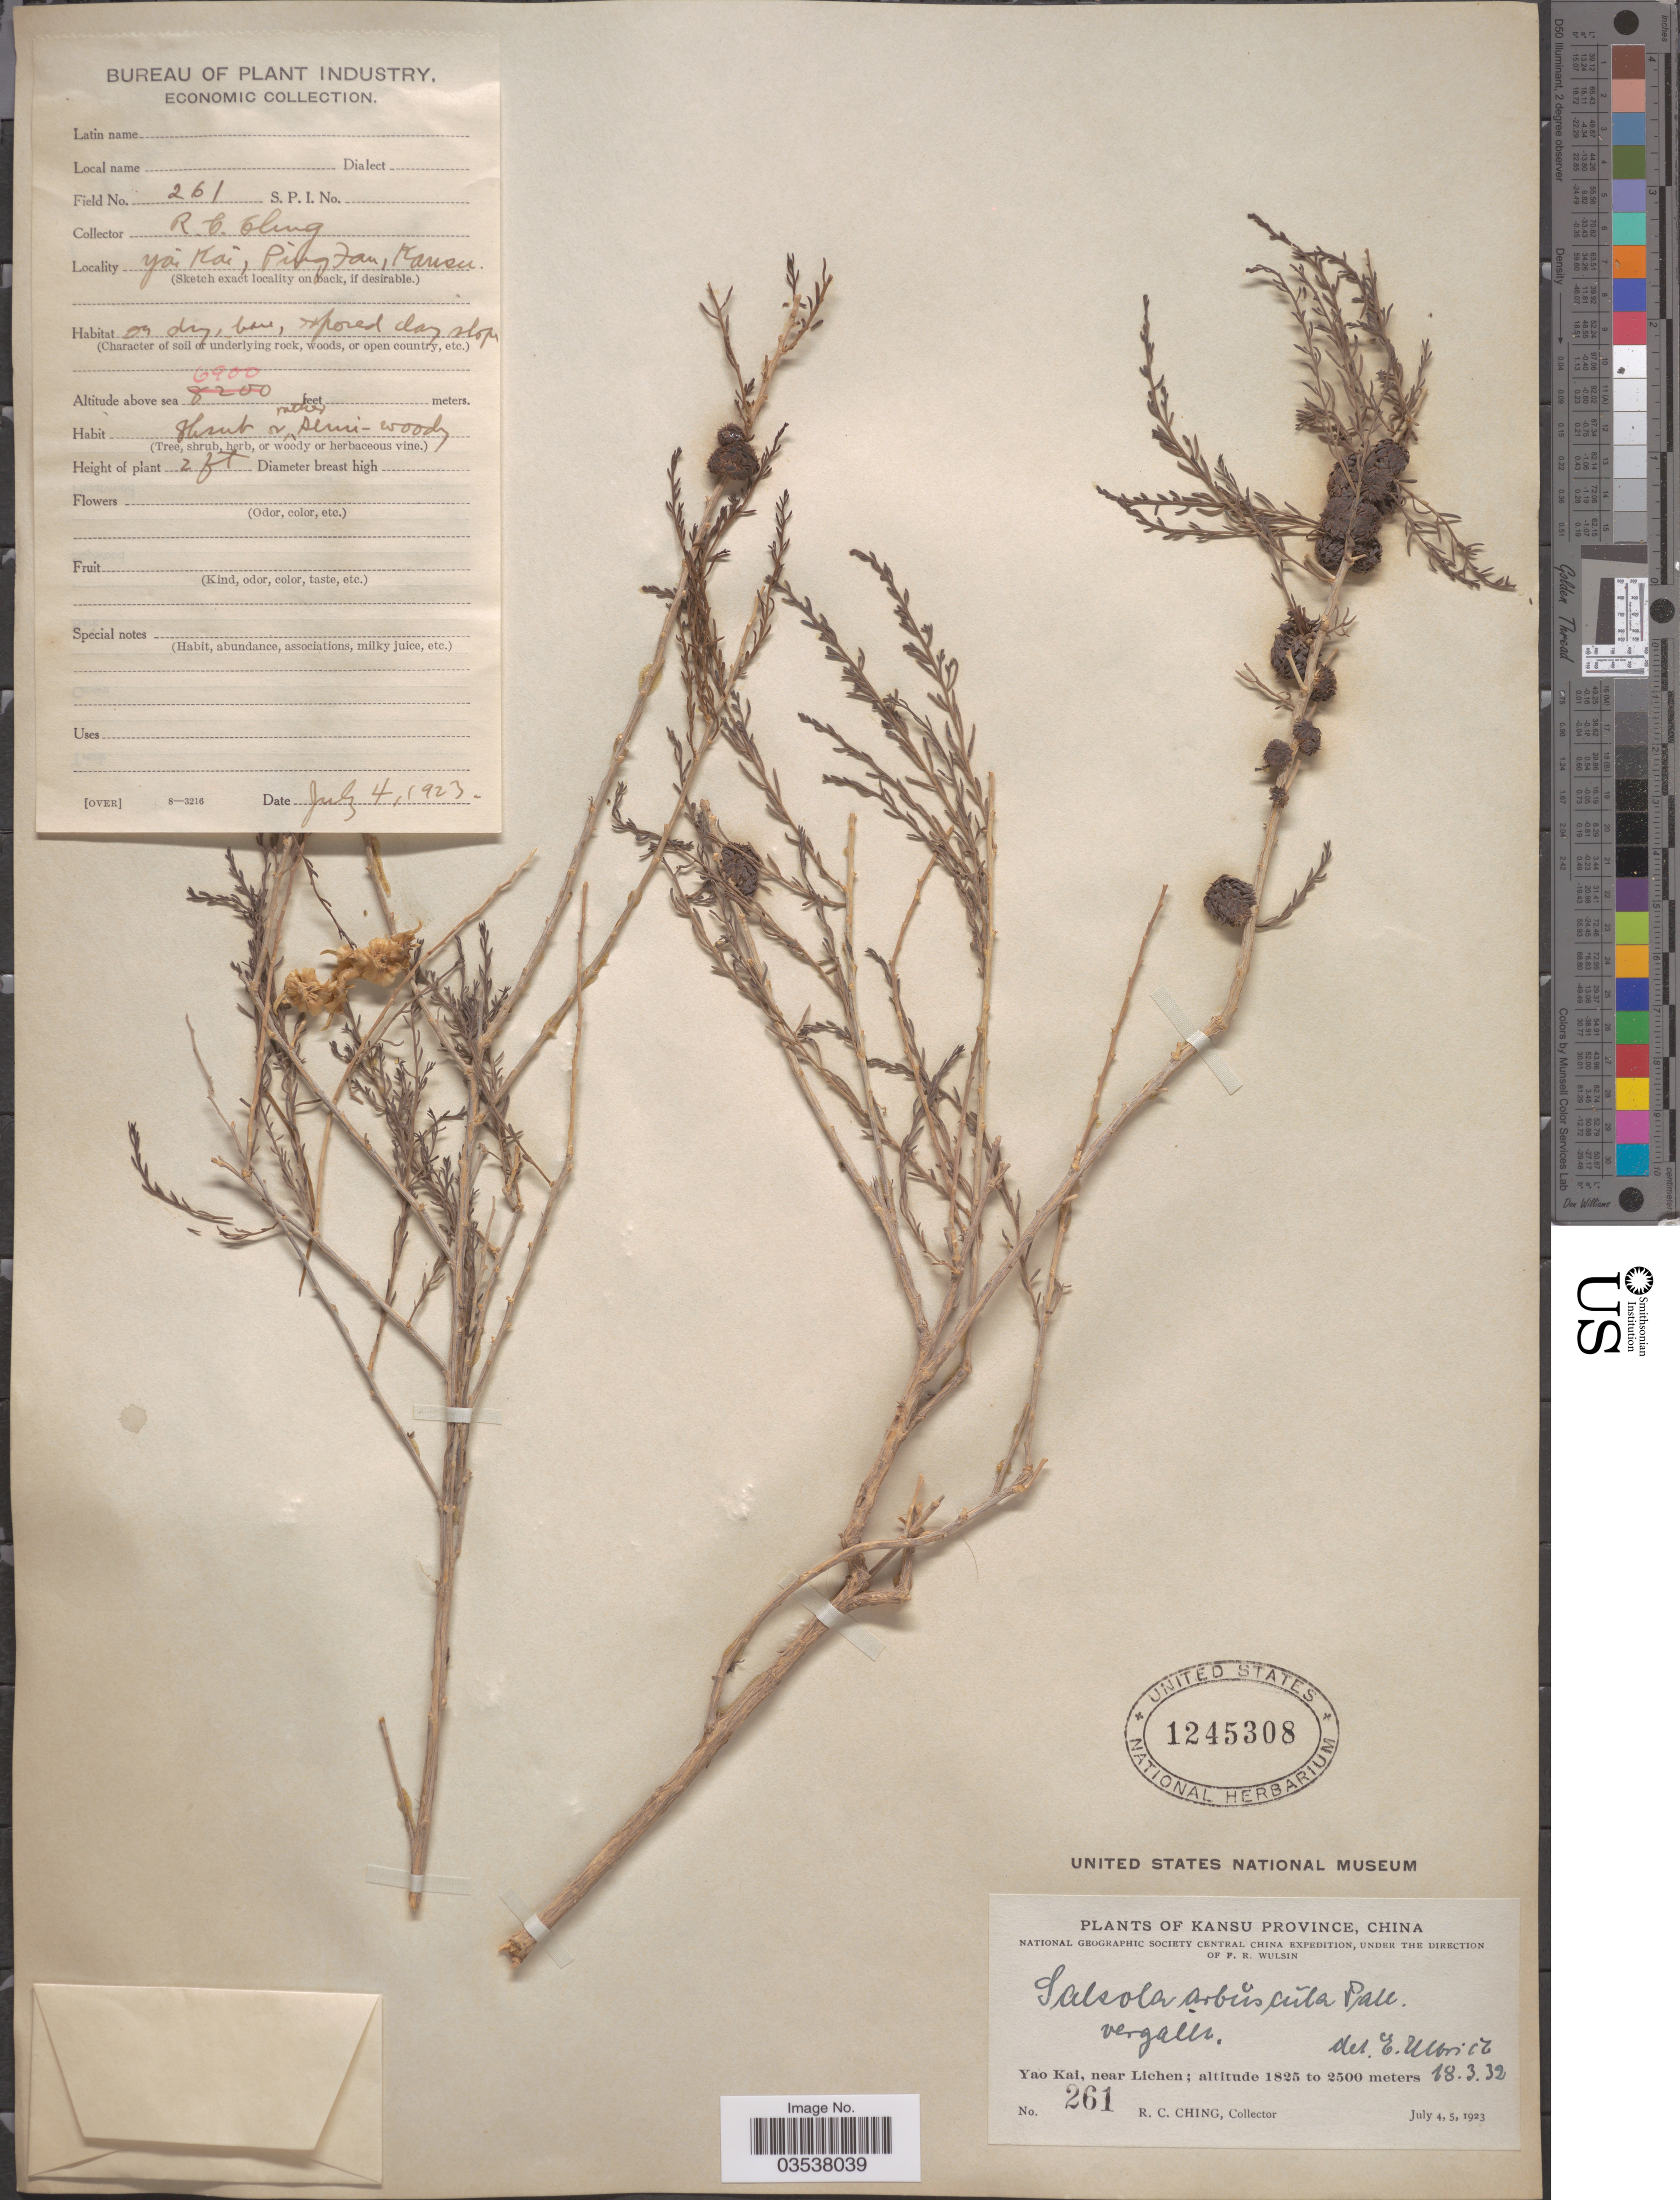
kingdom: Plantae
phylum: Tracheophyta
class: Magnoliopsida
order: Caryophyllales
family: Amaranthaceae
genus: Xylosalsola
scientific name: Xylosalsola arbuscula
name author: (Pall.) Tzvelev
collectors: R. C. Ching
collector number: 261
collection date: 1923-07-04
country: China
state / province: Gansu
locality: Yao Kai, Pingfan. Kansu Province. Yao Kai, near Lichen.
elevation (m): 2103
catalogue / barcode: US 1245308